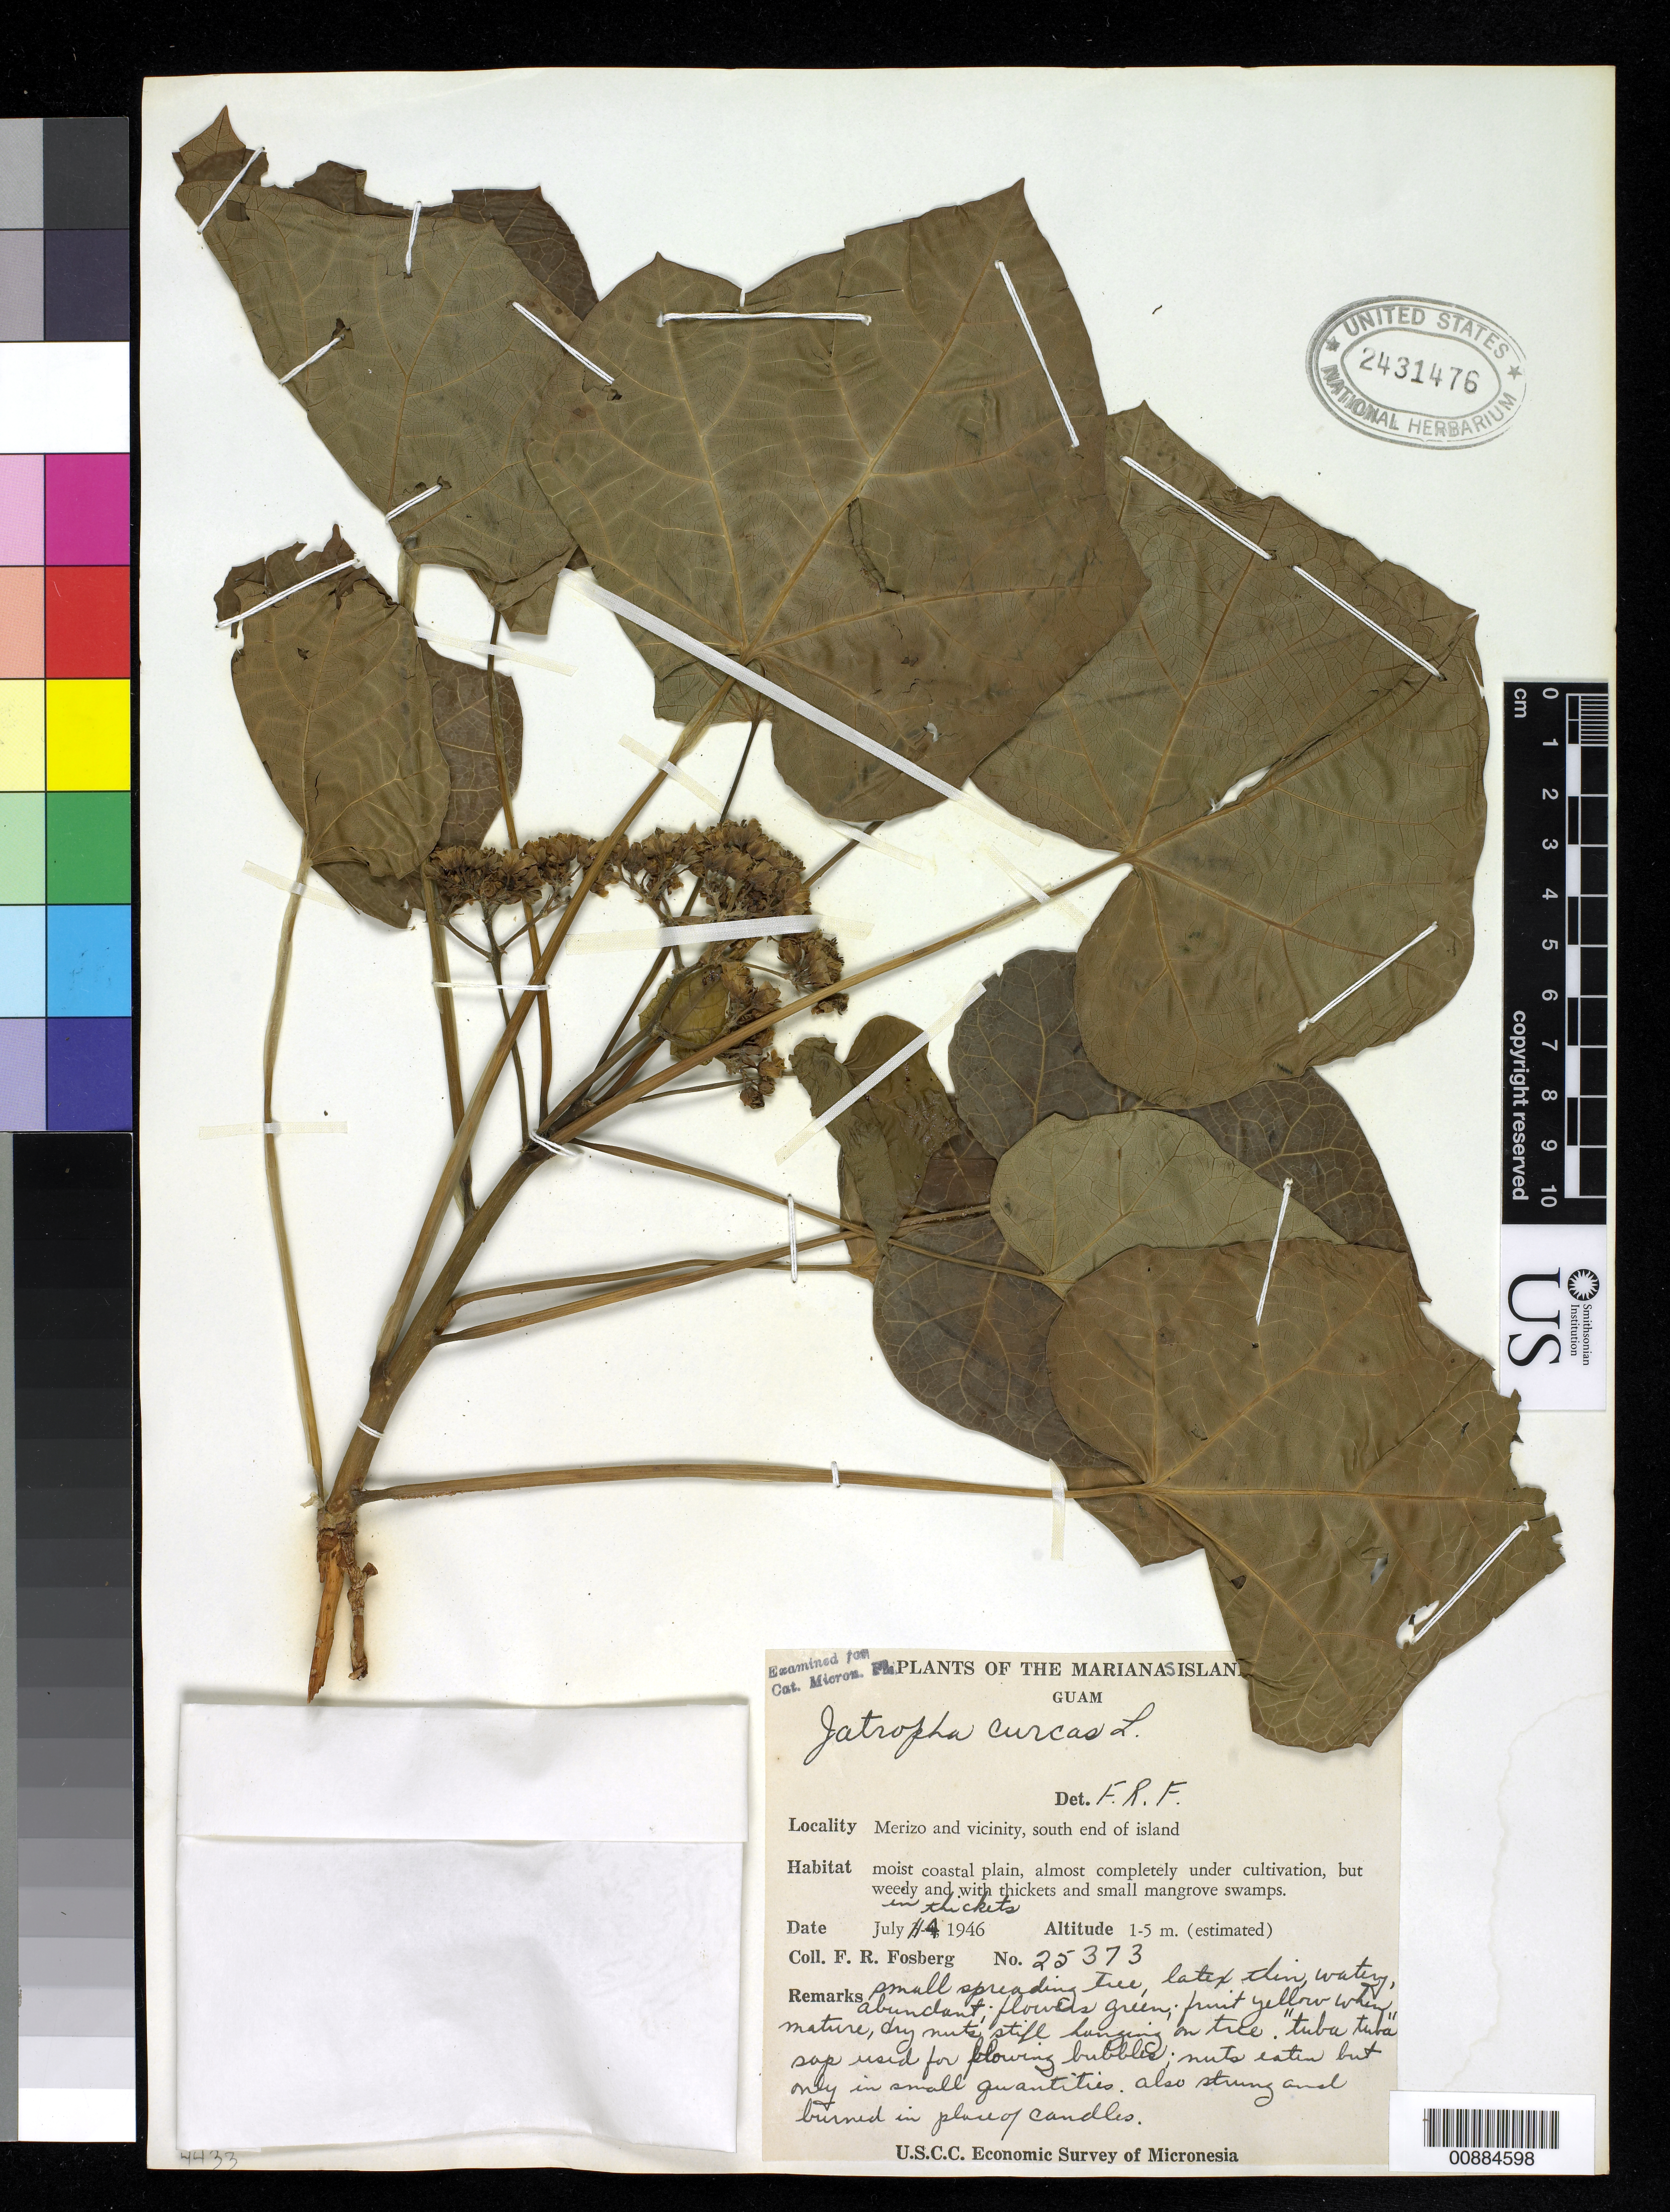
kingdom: Plantae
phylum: Tracheophyta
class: Magnoliopsida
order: Malpighiales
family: Euphorbiaceae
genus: Jatropha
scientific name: Jatropha curcas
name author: L.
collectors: F. R. Fosberg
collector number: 25373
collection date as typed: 04 Jul 1946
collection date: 1946-07-04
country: Guam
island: Guam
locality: Merizo and vicinity, south end of island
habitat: moist coastal plain, almost completely under cultivation, but weedy and with thickets and small mangrove swamps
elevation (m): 1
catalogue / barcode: US 2431476